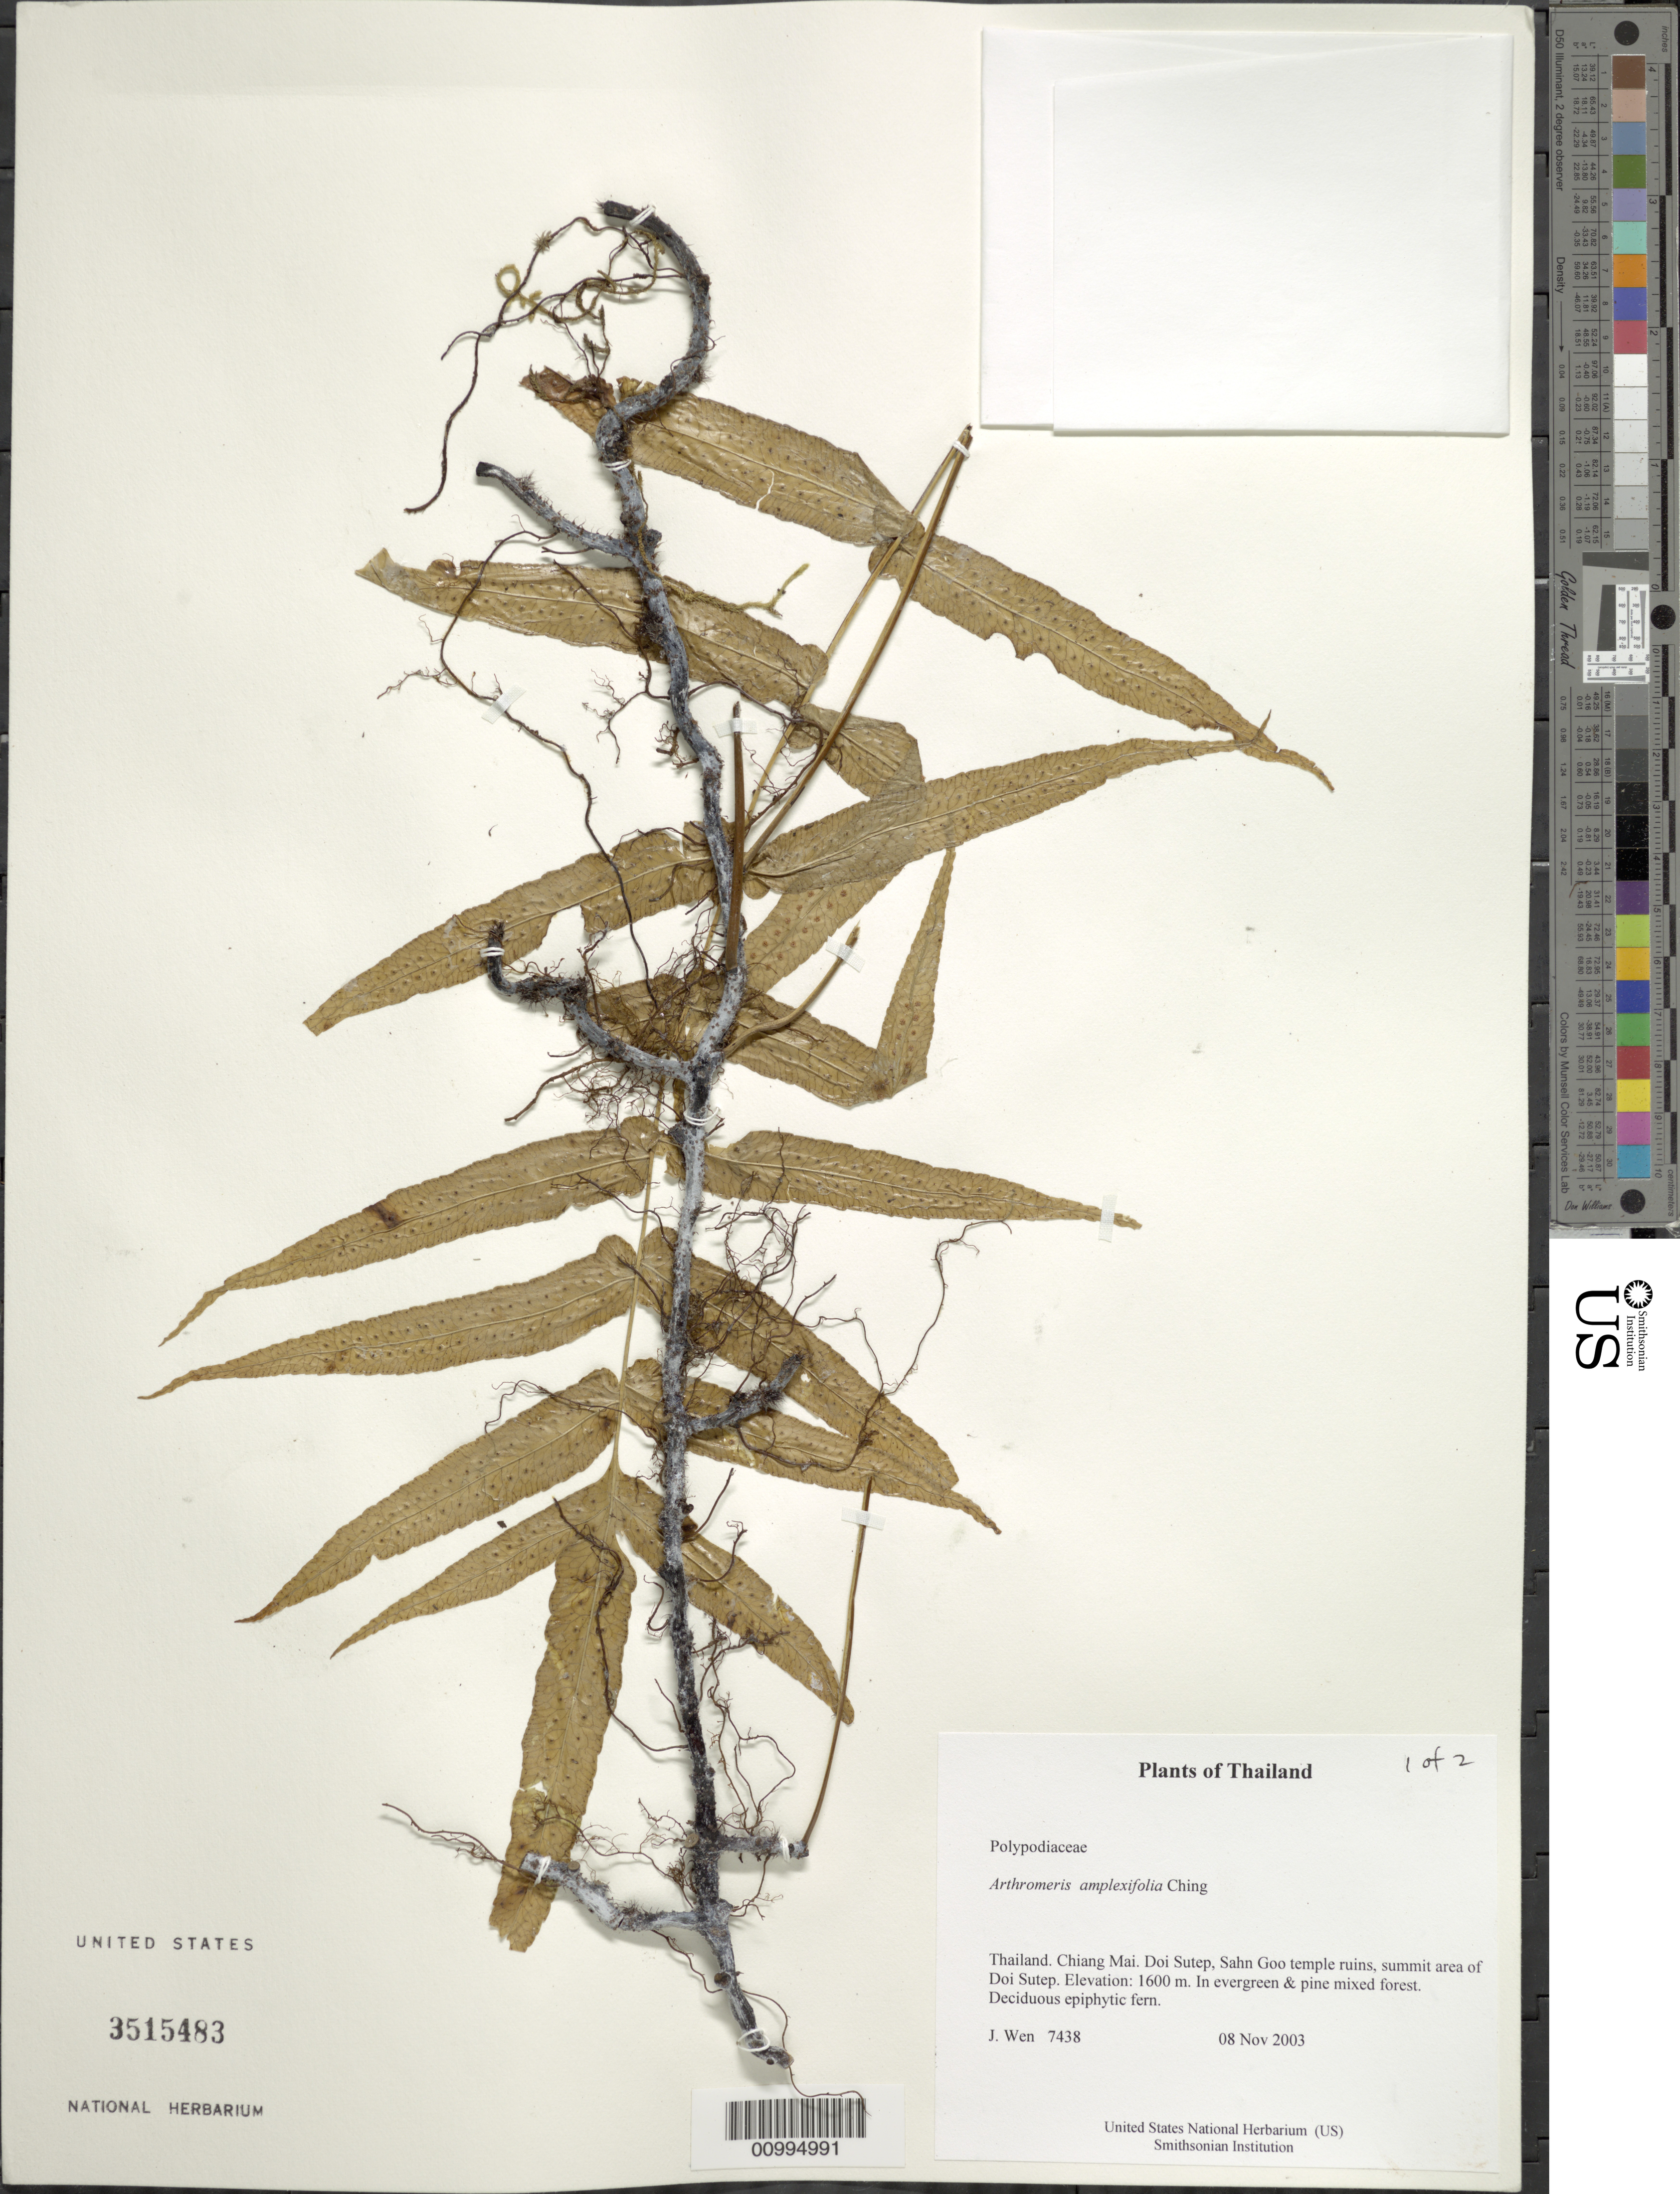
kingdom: Plantae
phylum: Tracheophyta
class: Polypodiopsida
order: Polypodiales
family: Polypodiaceae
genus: Arthromeris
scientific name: Arthromeris amplexifolia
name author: Ching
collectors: J. Wen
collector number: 7438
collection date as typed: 08 Nov 2003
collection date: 2003-11-08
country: Thailand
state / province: Chiang Mai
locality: Doi Sutep, Sahn Goo temple ruins, summit area of Doi Sutep.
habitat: In evergreen & pine mixed forest.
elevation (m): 1600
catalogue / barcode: US 3515483